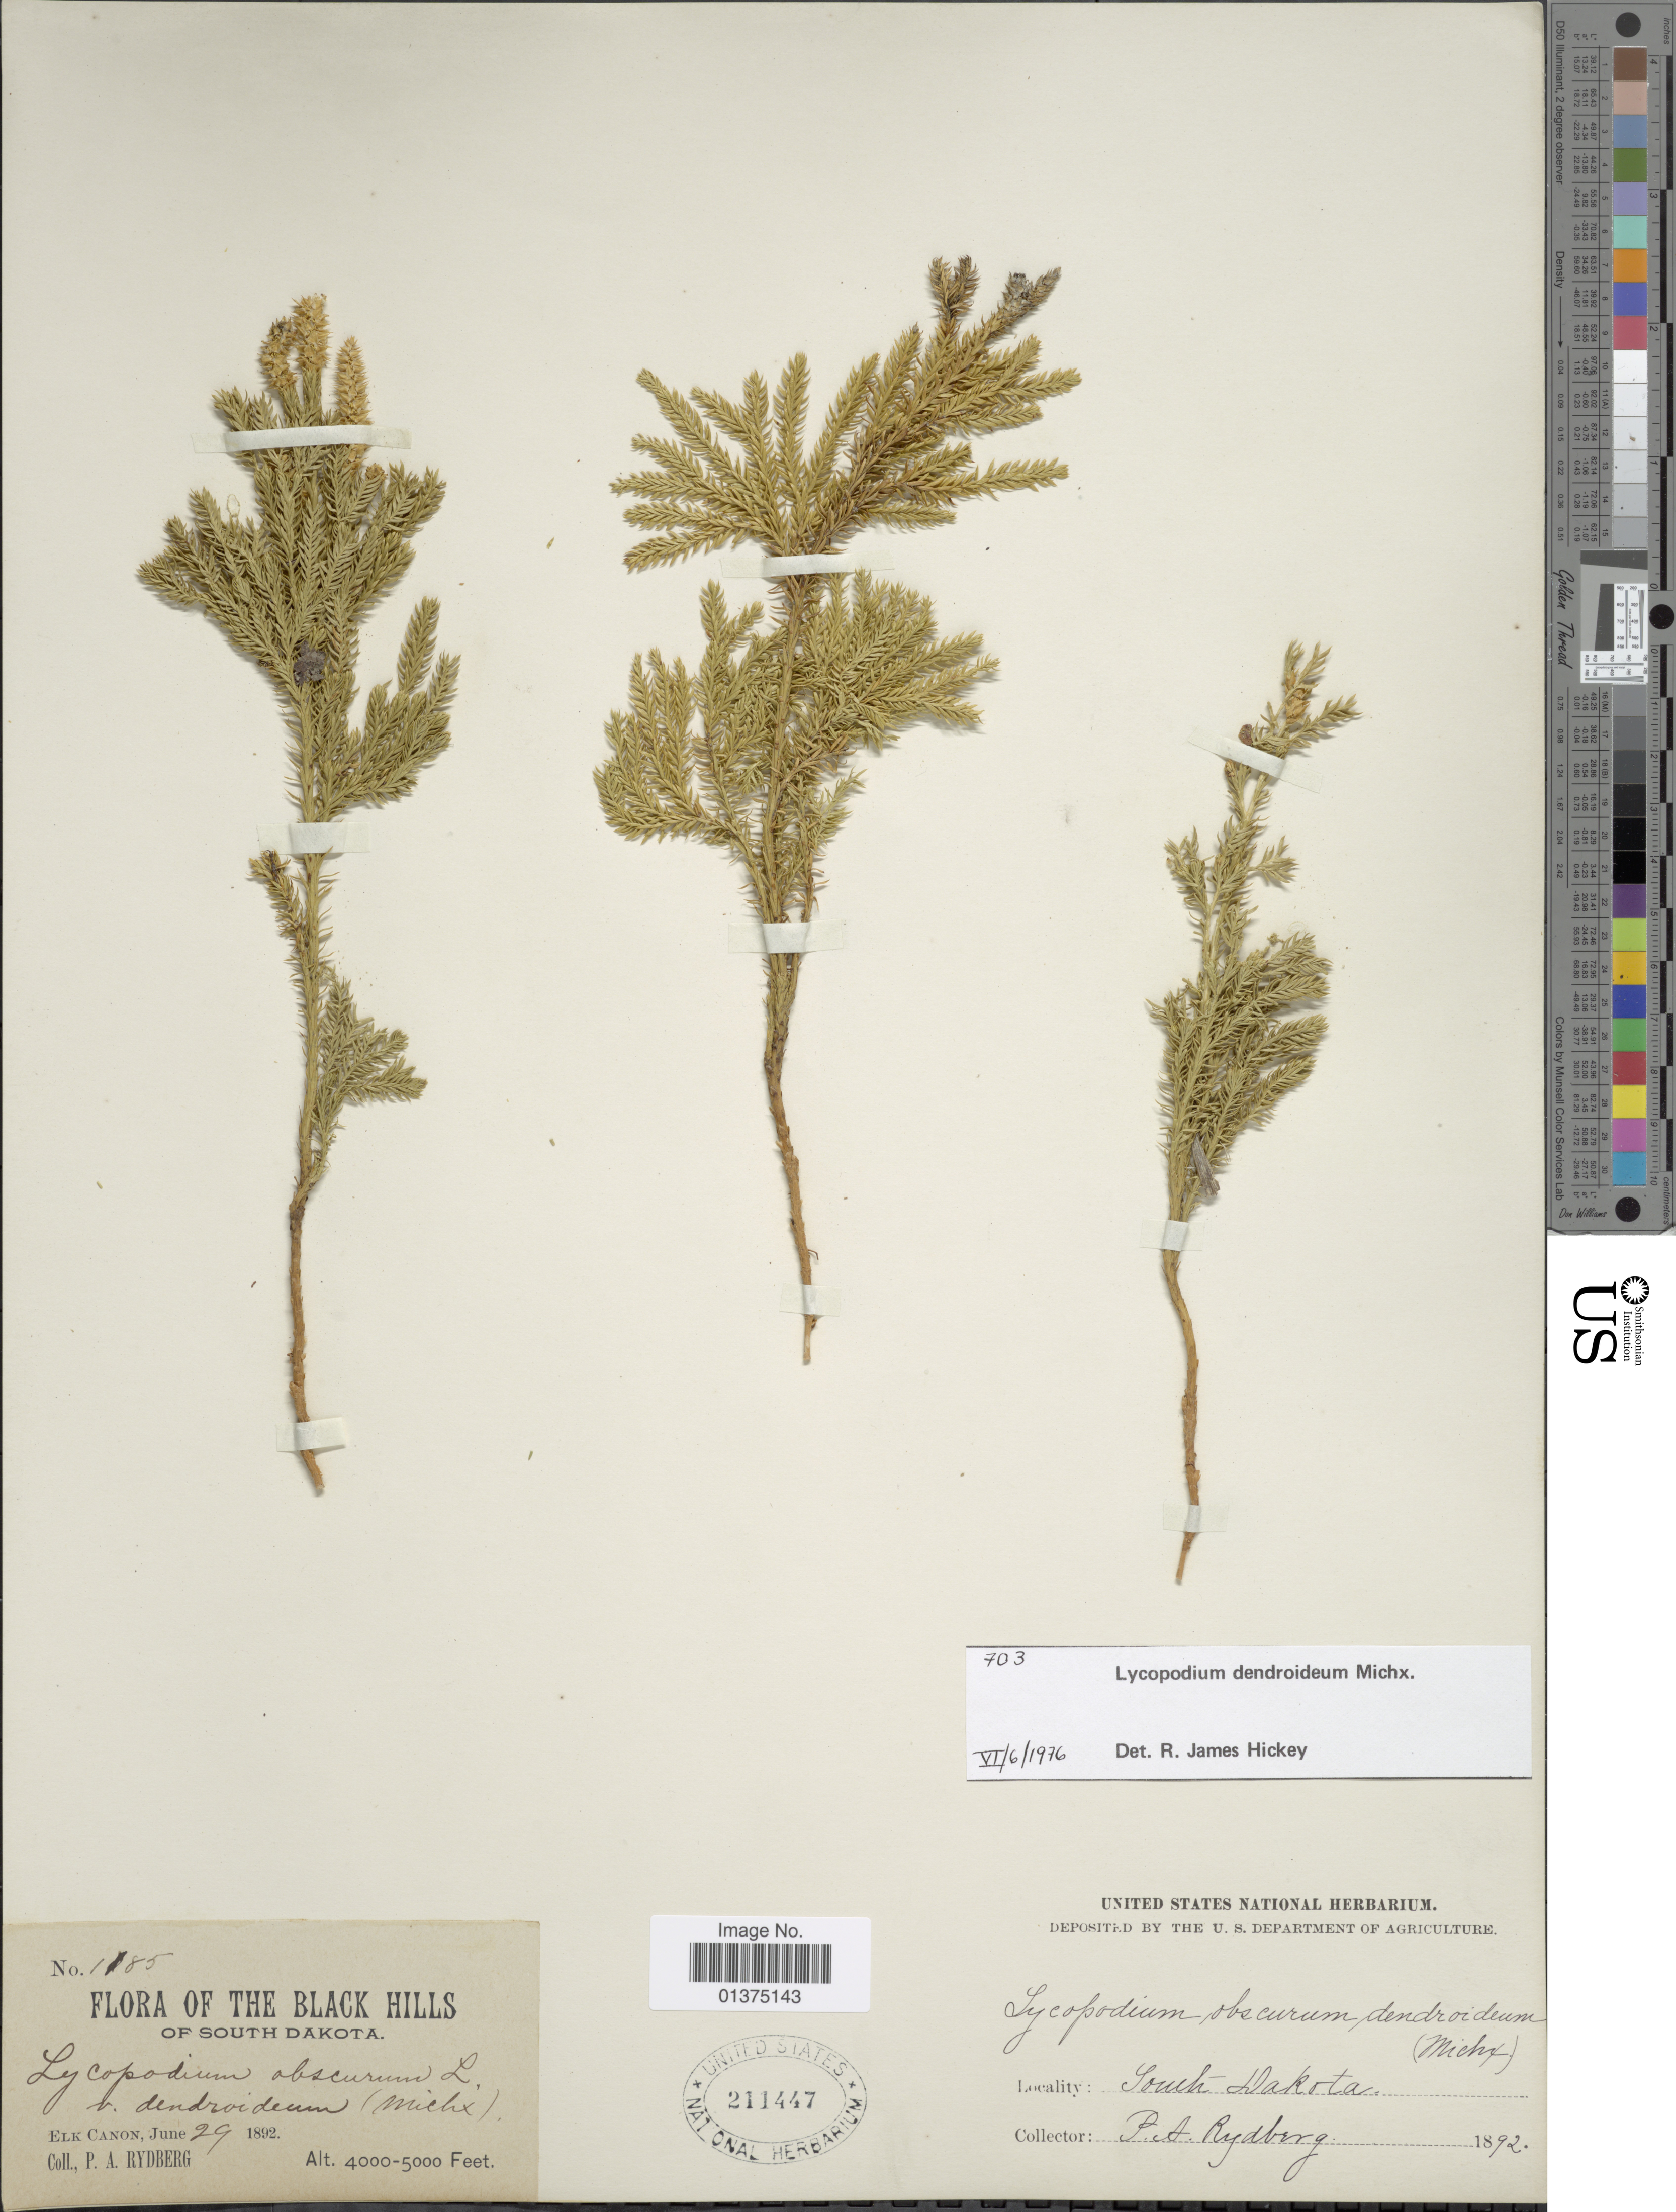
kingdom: Plantae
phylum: Tracheophyta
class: Lycopodiopsida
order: Lycopodiales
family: Lycopodiaceae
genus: Dendrolycopodium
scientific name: Dendrolycopodium dendroideum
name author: (Michx.) A. Haines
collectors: P. A. Rydberg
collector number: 1185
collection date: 1892-06-29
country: United States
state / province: South Dakota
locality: The Black Hills, Elk Canon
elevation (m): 1219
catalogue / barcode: US 211447